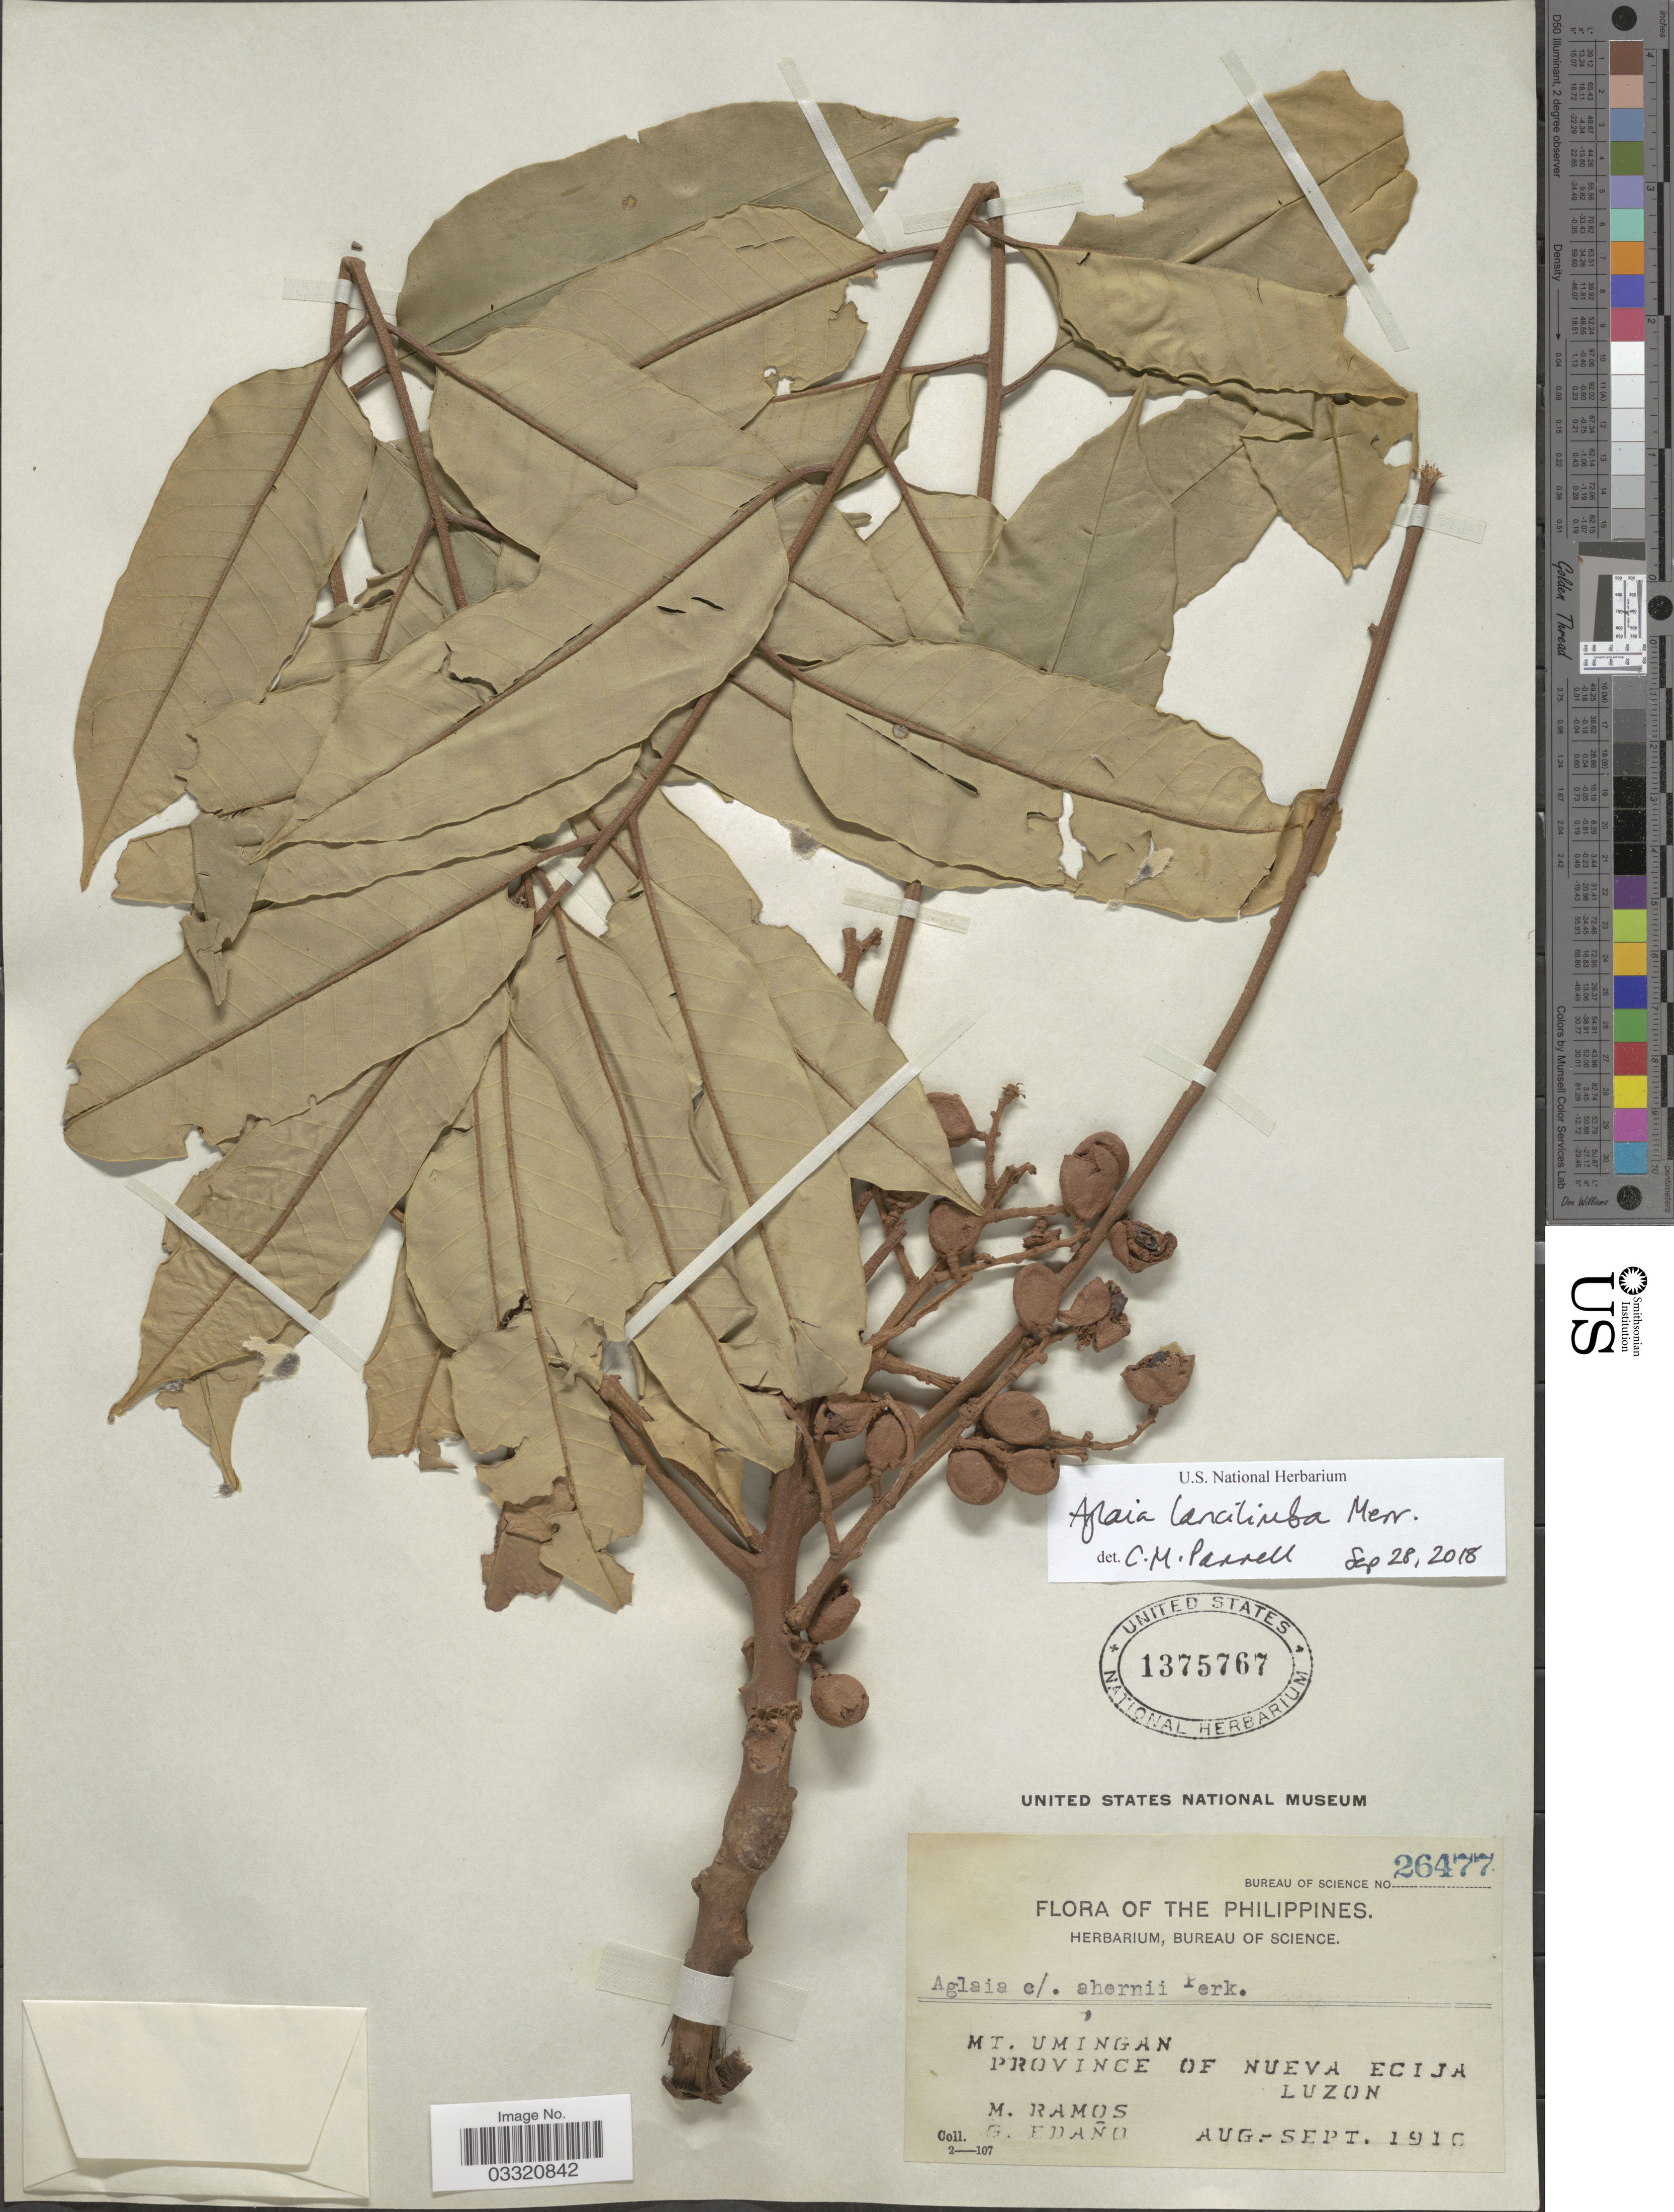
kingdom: Plantae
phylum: Tracheophyta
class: Magnoliopsida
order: Sapindales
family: Meliaceae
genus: Aglaia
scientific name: Aglaia lancilimba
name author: Merr.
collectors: M. Ramos & G. Edaño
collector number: Bureau of Science 26477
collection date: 1916-08/1916-09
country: Philippines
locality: Mt. Umingan, Province of Nueva Ecija, Luzon.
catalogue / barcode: US 1375767